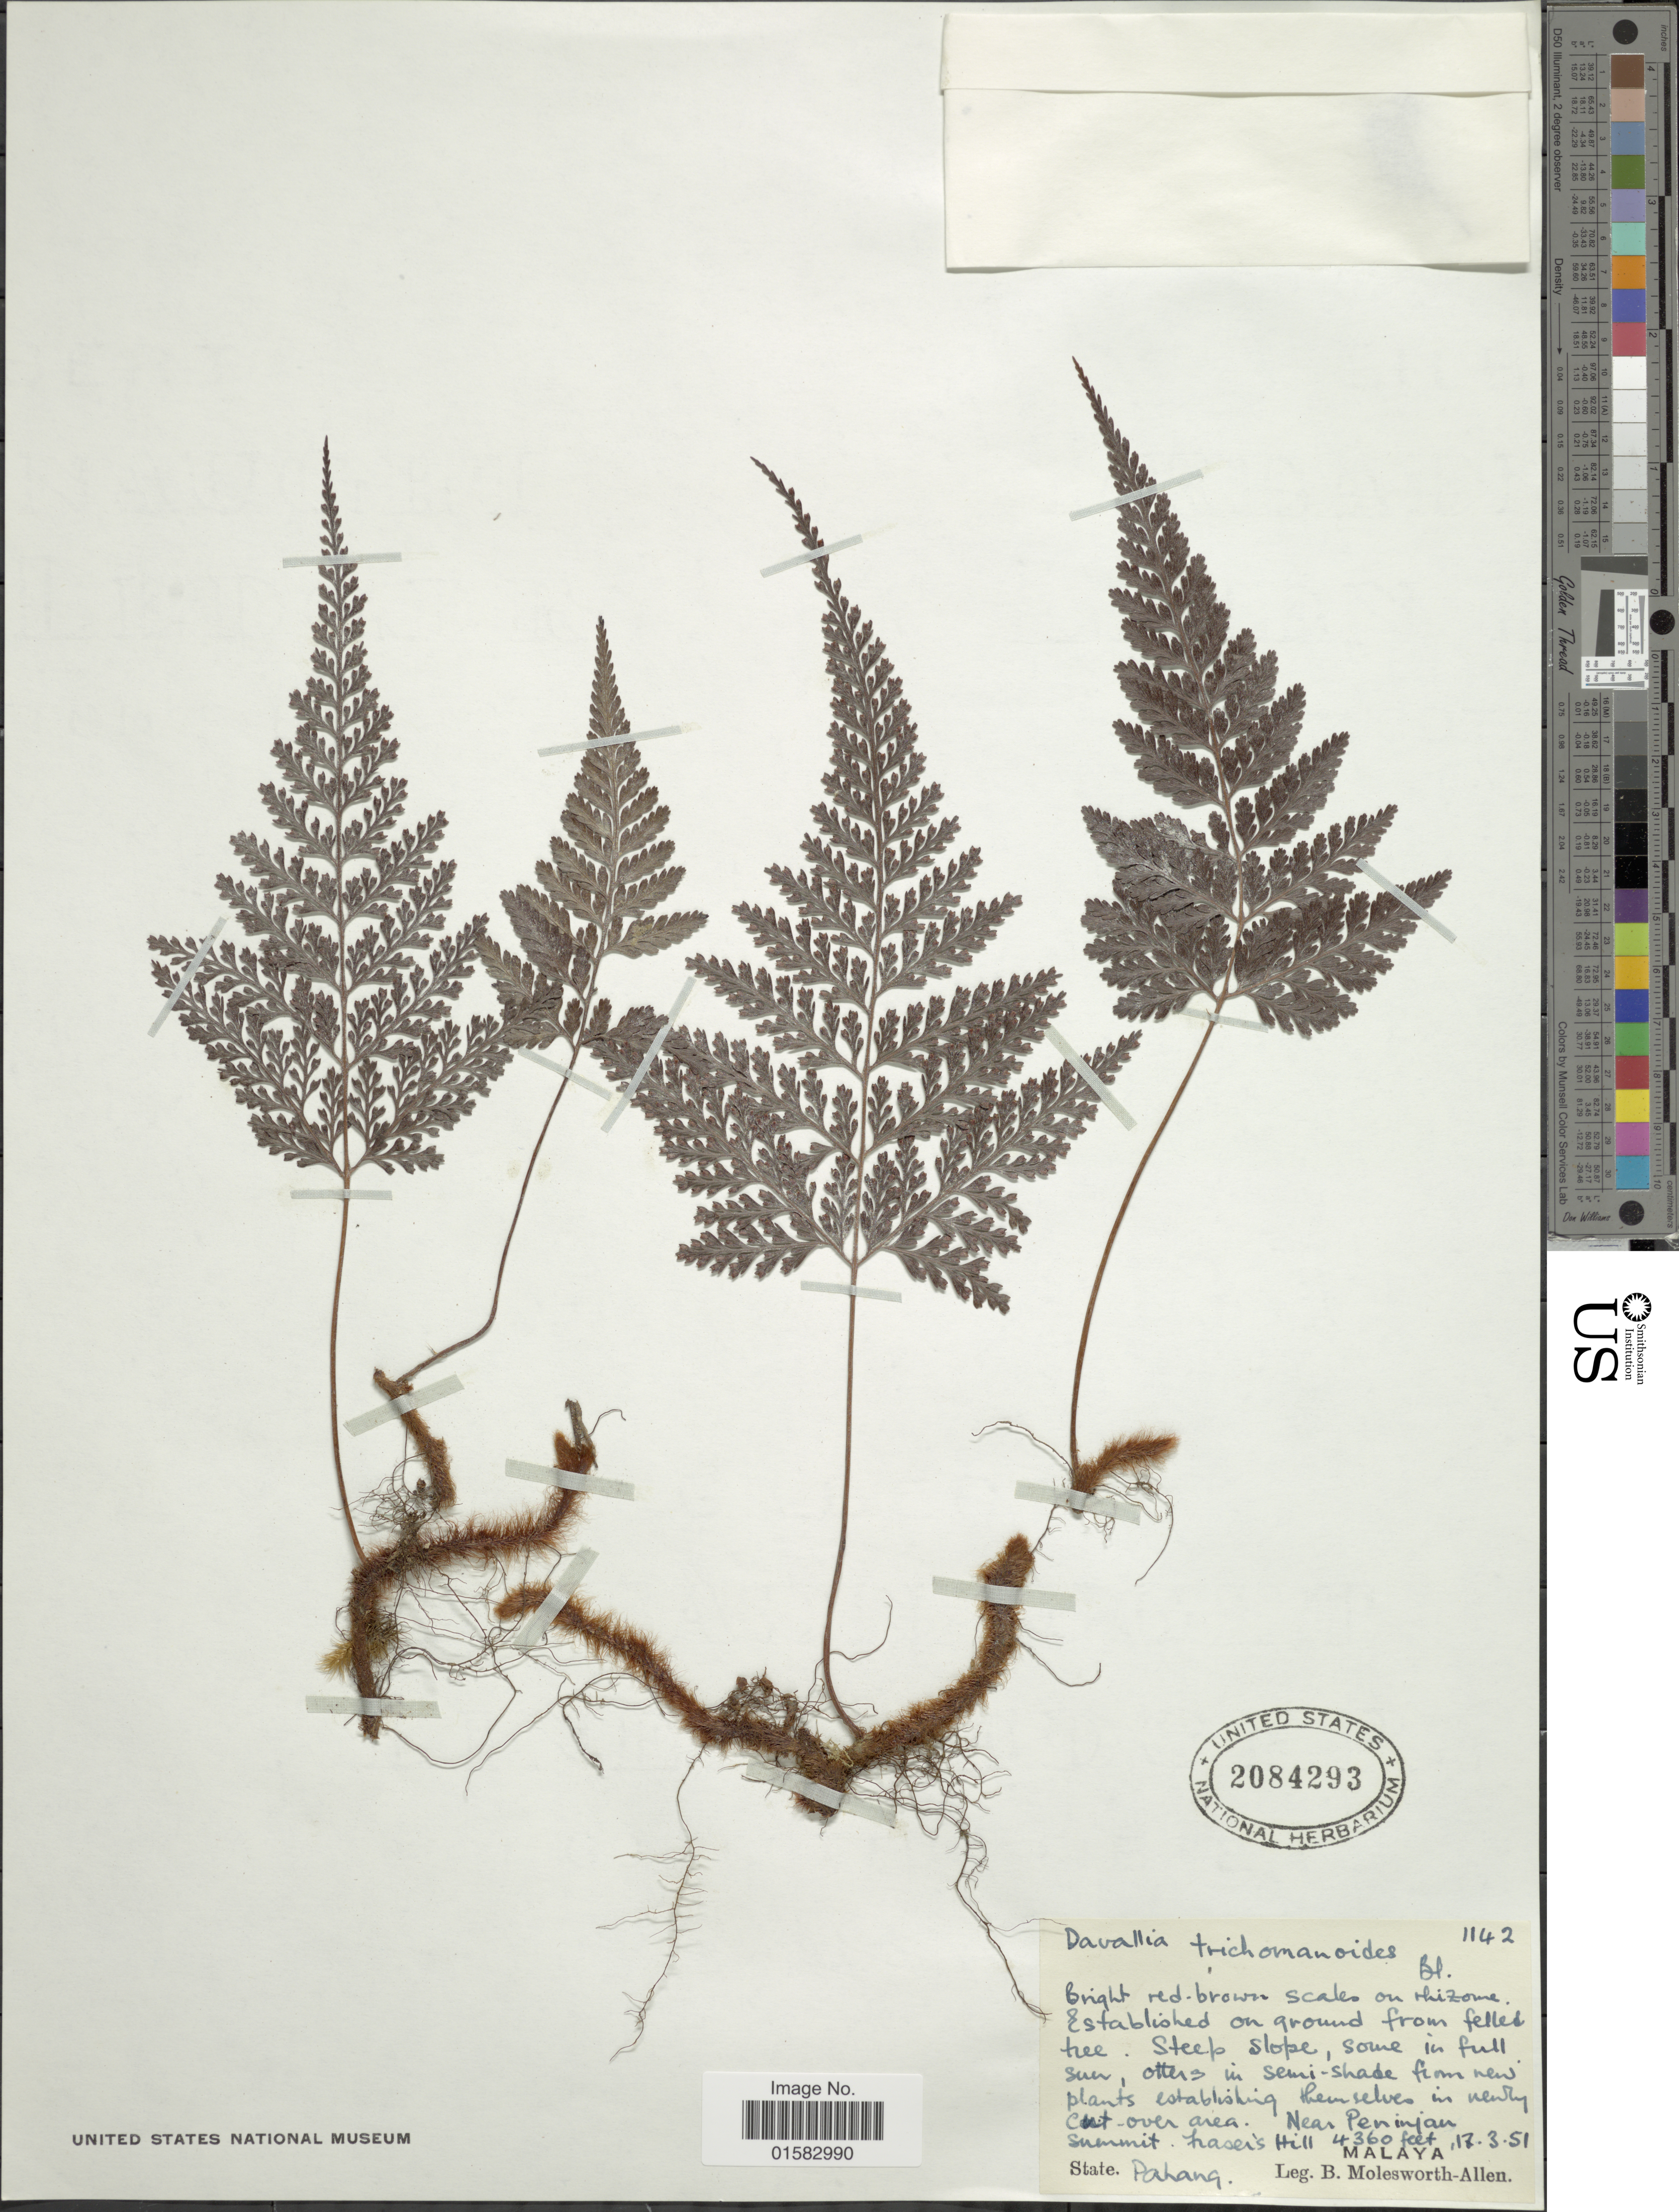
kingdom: Plantae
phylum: Tracheophyta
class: Polypodiopsida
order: Polypodiales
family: Davalliaceae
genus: Davallia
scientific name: Davallia trichomanoides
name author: Blume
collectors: B. E. G. Molesworth-Allen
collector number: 1142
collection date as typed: Transcribed d/m/y: 17/3/51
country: Malaysia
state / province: Pahang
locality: Near Peninjau Summit, Fraser's Hill [Bukit Fraser]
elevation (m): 1329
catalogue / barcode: US 2084293